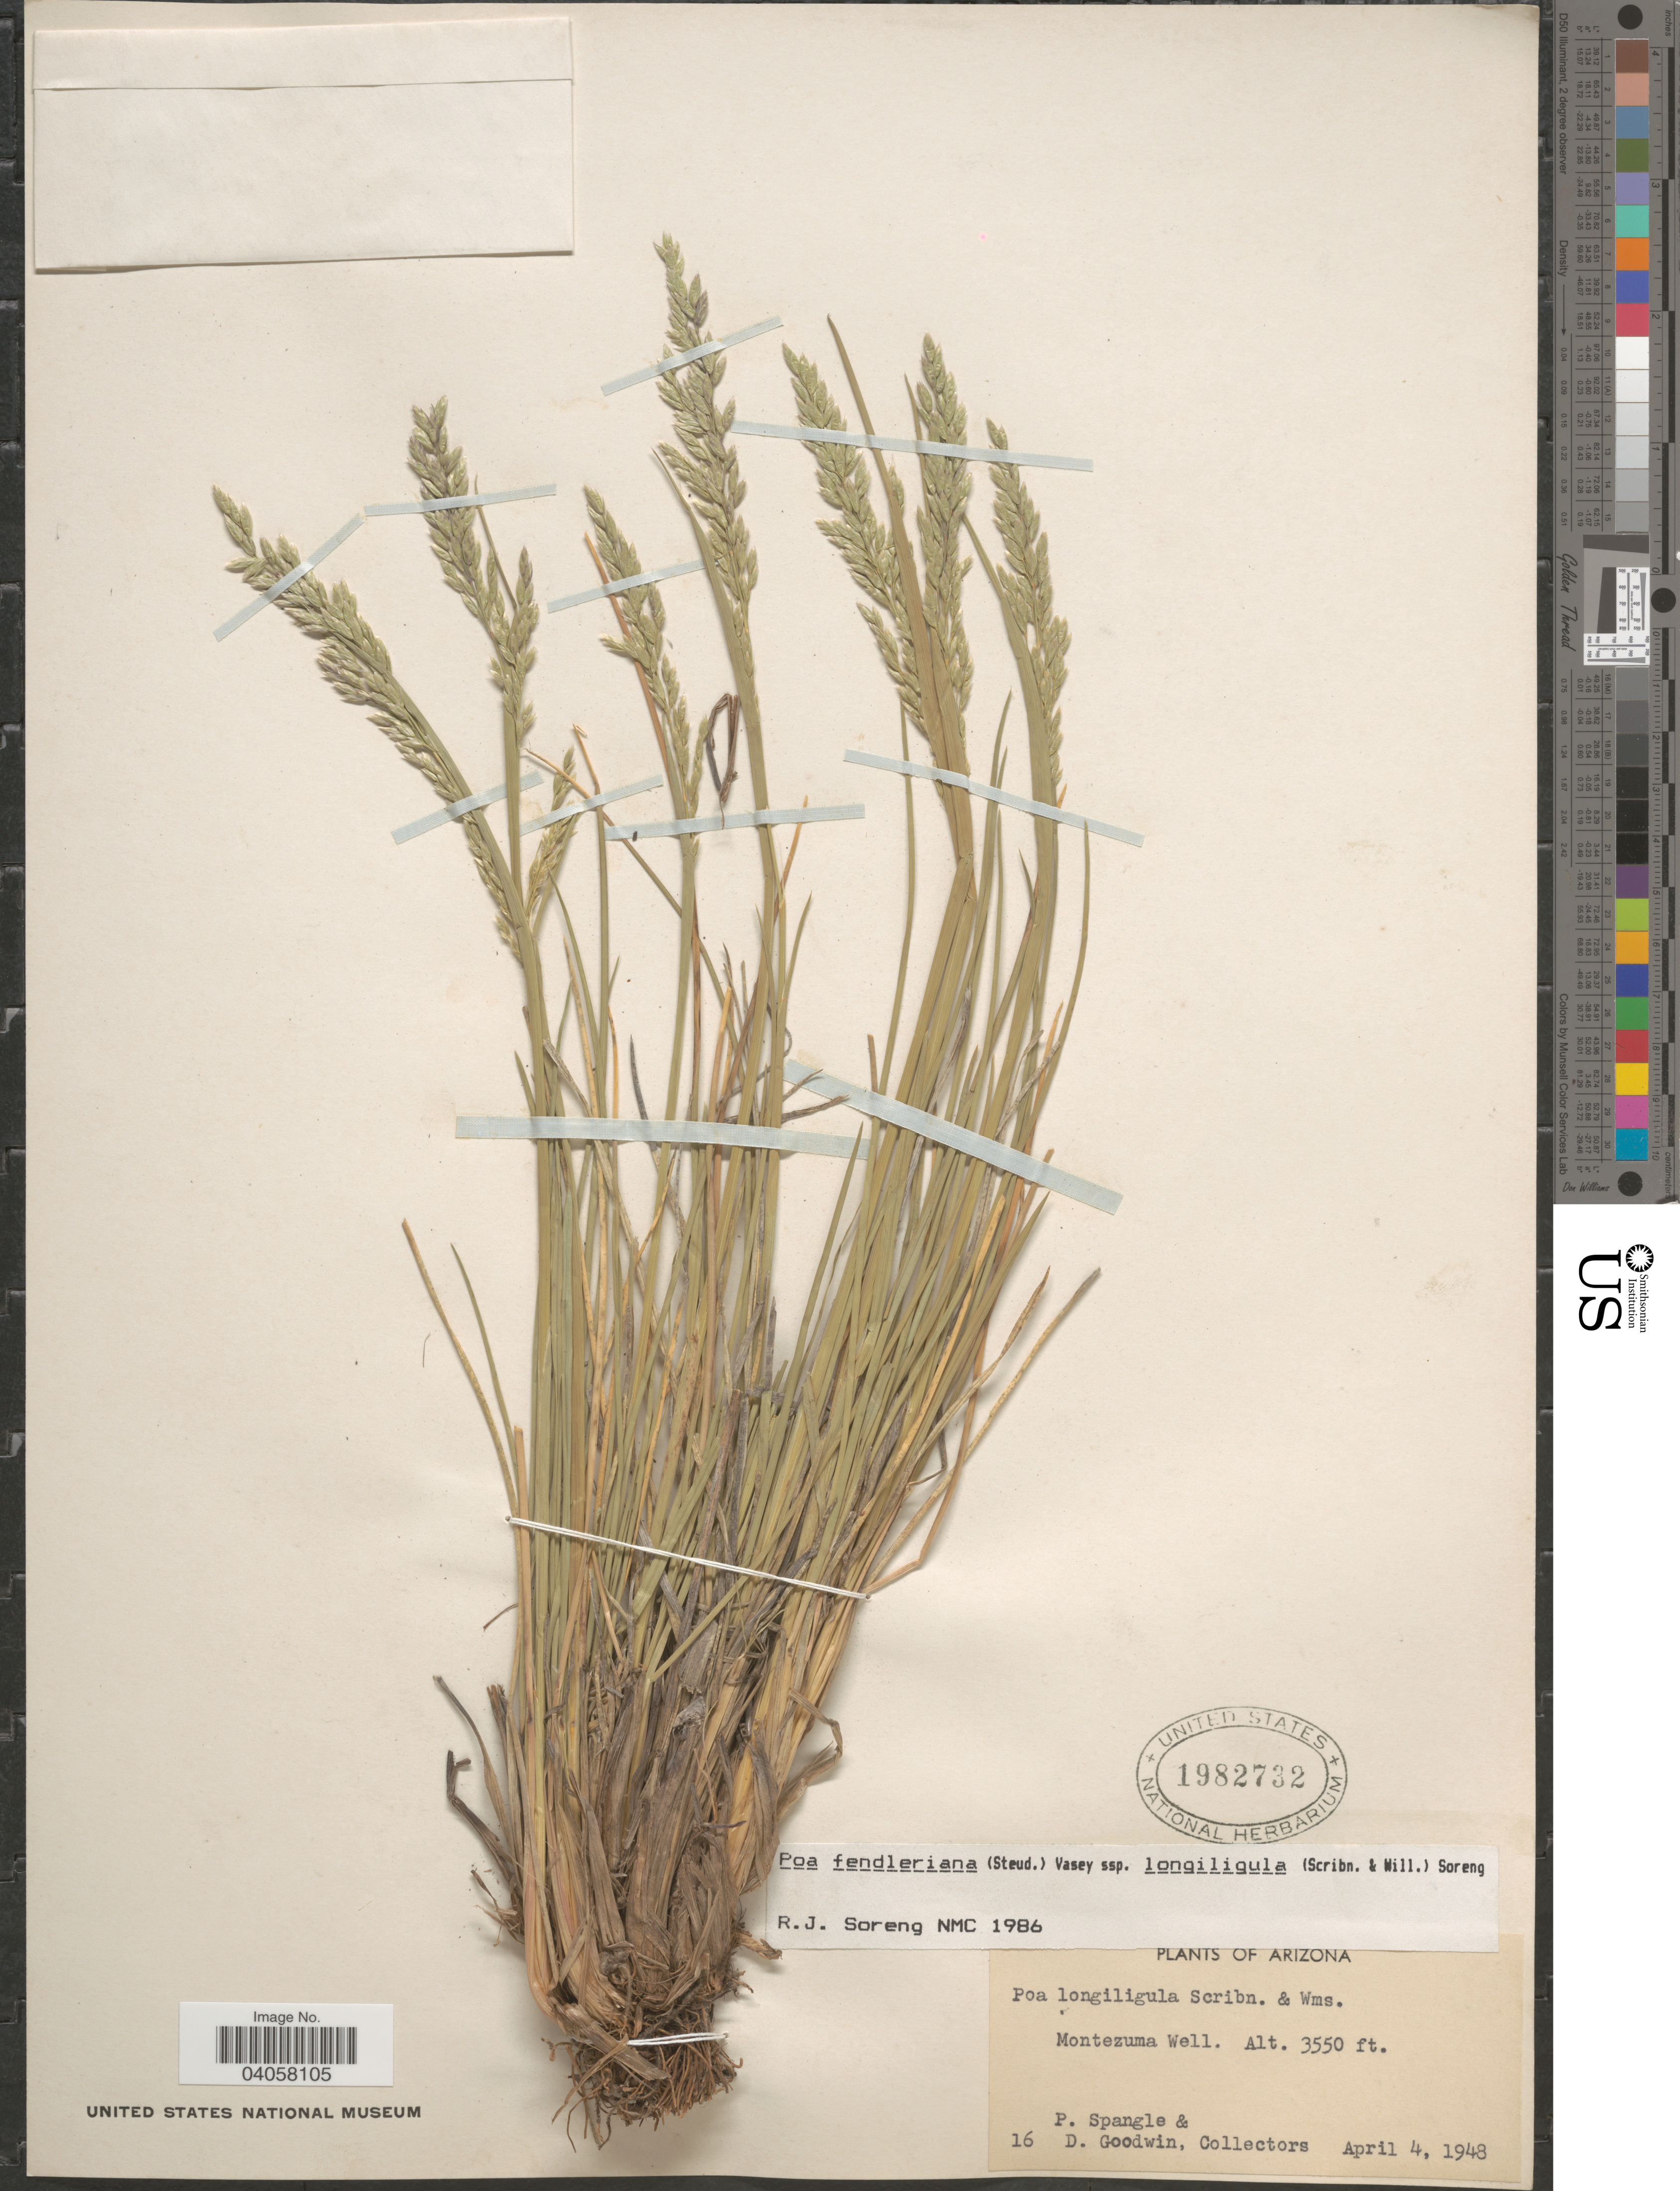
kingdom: Plantae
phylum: Tracheophyta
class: Liliopsida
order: Poales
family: Poaceae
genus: Poa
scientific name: Poa fendleriana subsp. longiligula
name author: (Scribn. & T.A. Williams) Soreng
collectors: P. Spangle & D. Goodwin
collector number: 16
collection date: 1948-04-04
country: United States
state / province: Arizona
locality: Montezuma Well.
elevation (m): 1082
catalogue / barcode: US 1982732